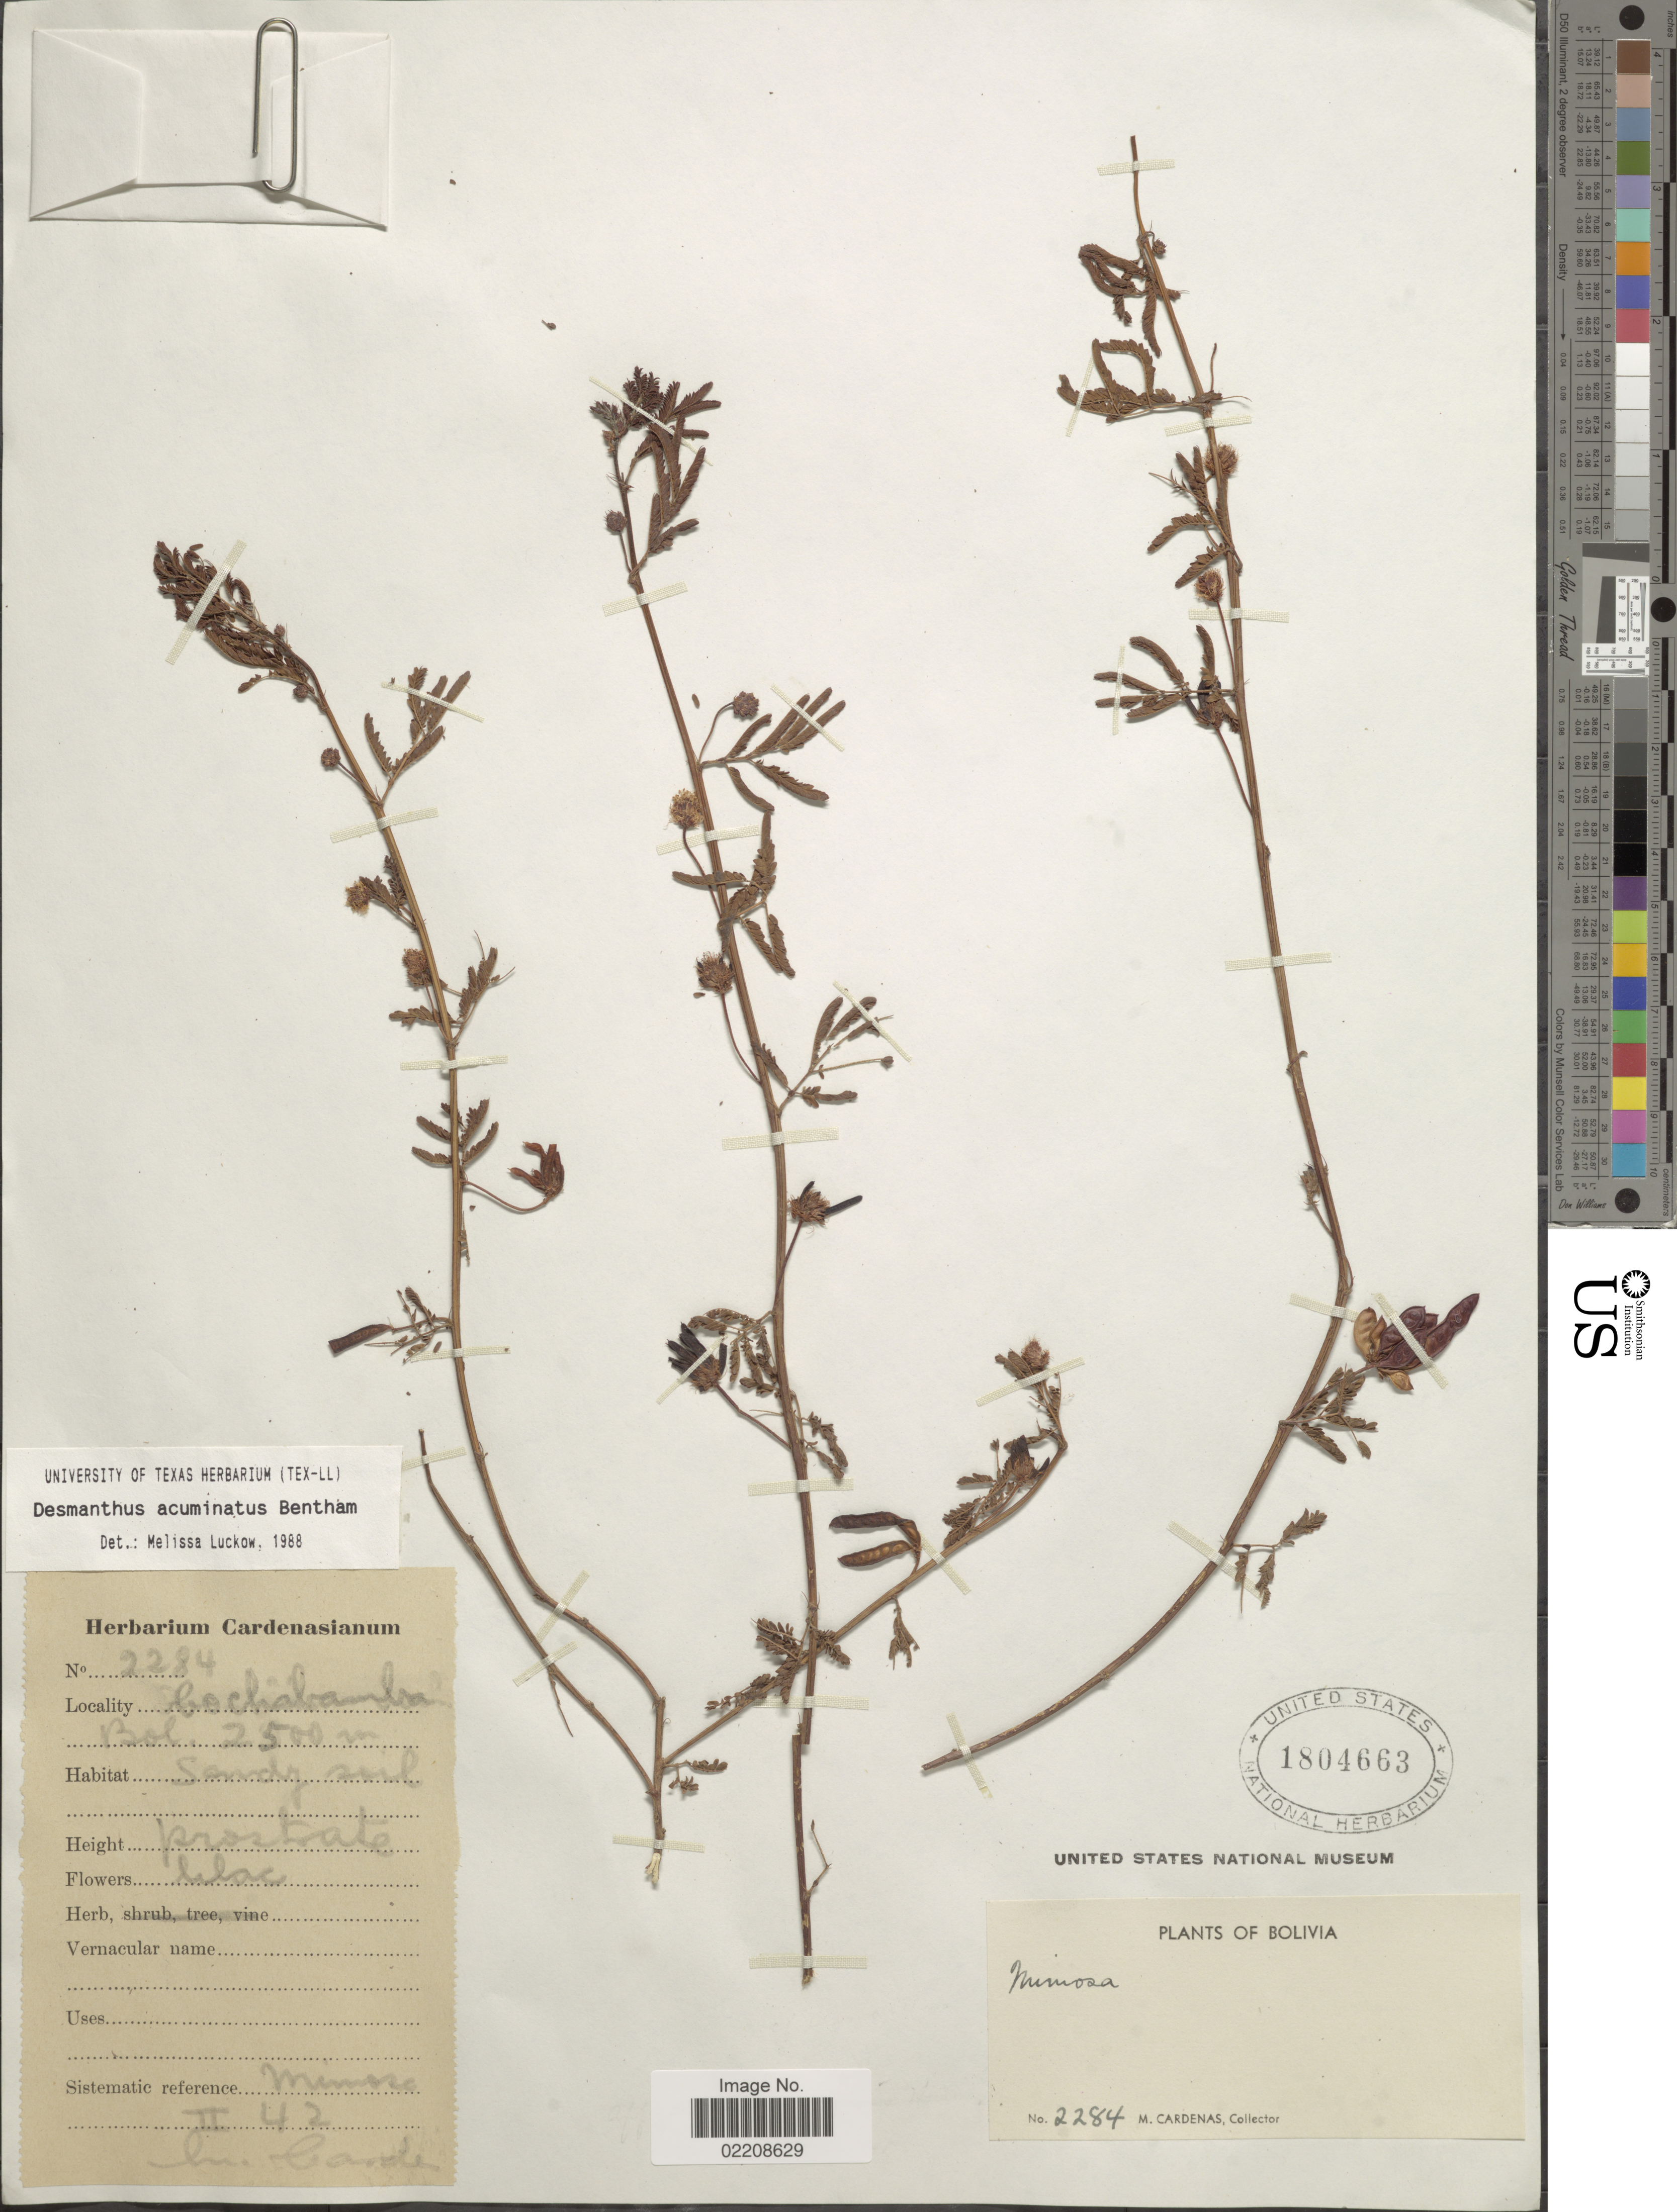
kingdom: Plantae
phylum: Tracheophyta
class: Magnoliopsida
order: Fabales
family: Fabaceae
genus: Desmanthus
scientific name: Desmanthus acuminatus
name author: Benth.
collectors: M. Cárdenas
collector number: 2284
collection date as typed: Transcribed d/m/y: /2/42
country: Bolivia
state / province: Cochabamba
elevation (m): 2500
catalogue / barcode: US 1804663